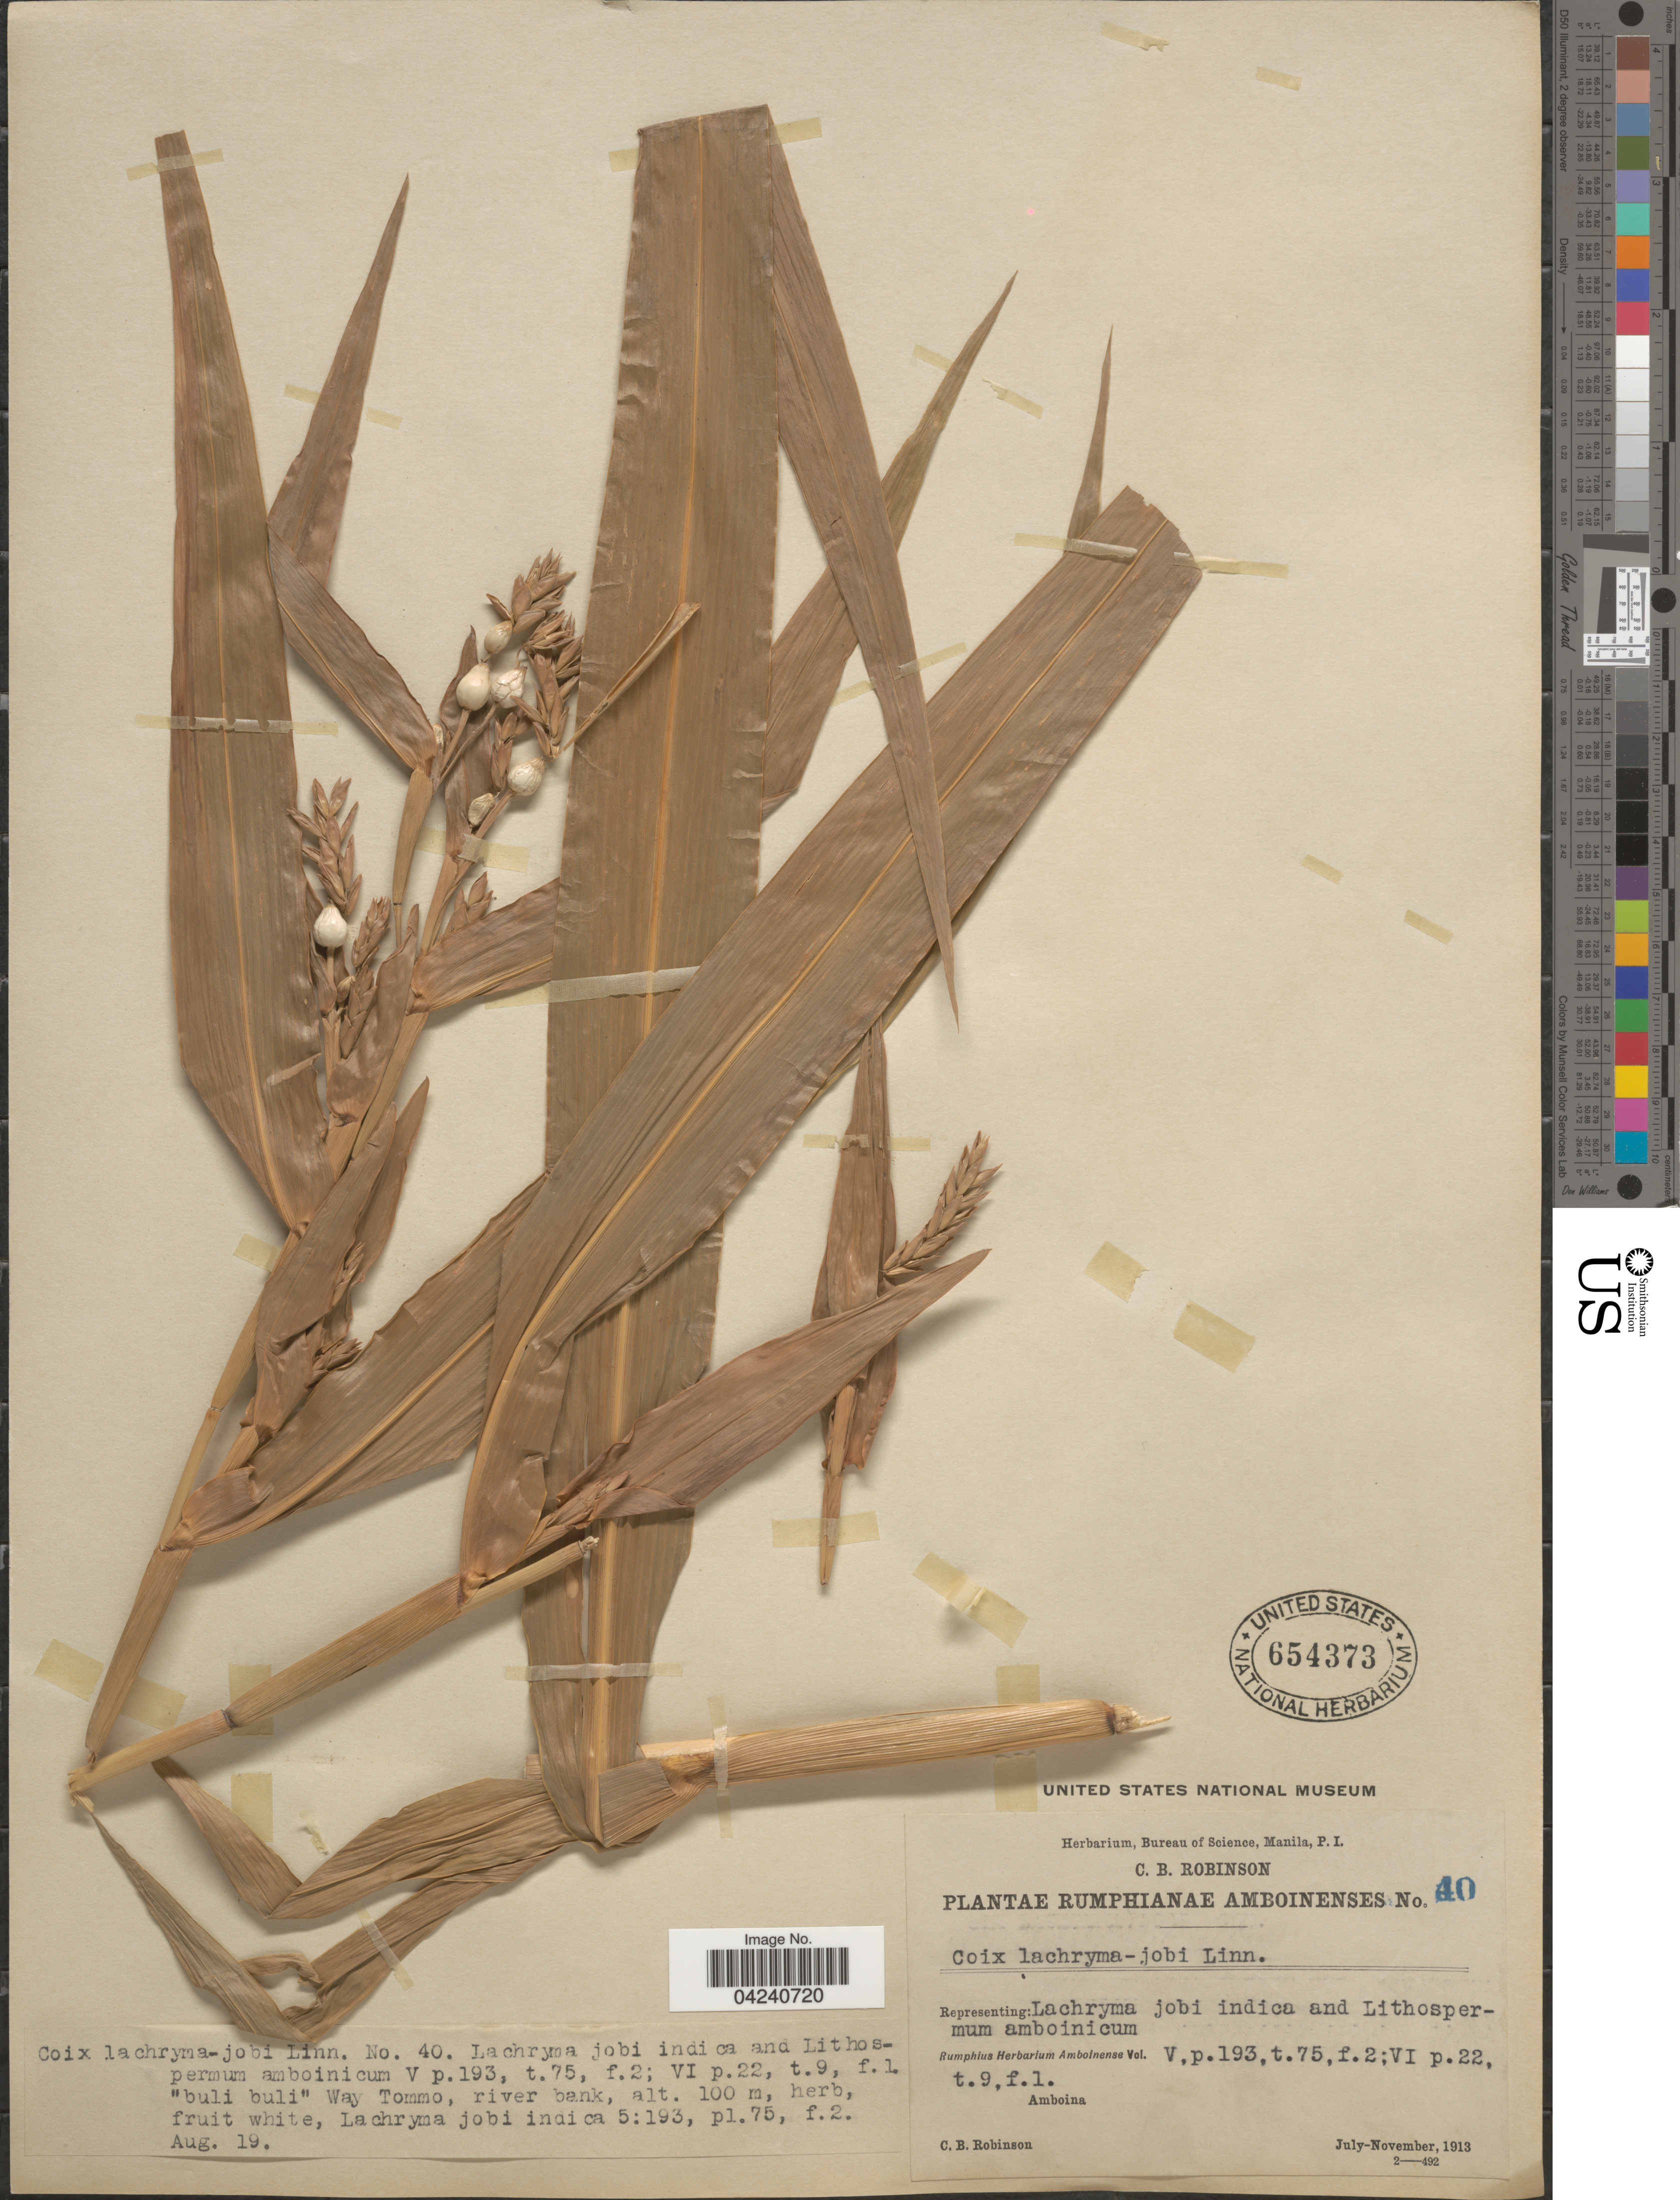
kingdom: Plantae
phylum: Tracheophyta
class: Liliopsida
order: Poales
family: Poaceae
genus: Coix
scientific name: Coix lacryma-jobi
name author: L.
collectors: C. Robinson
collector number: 40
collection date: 1913-08-19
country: Indonesia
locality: Amboina. Way Tommo, river bank.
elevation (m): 100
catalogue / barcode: US 654373